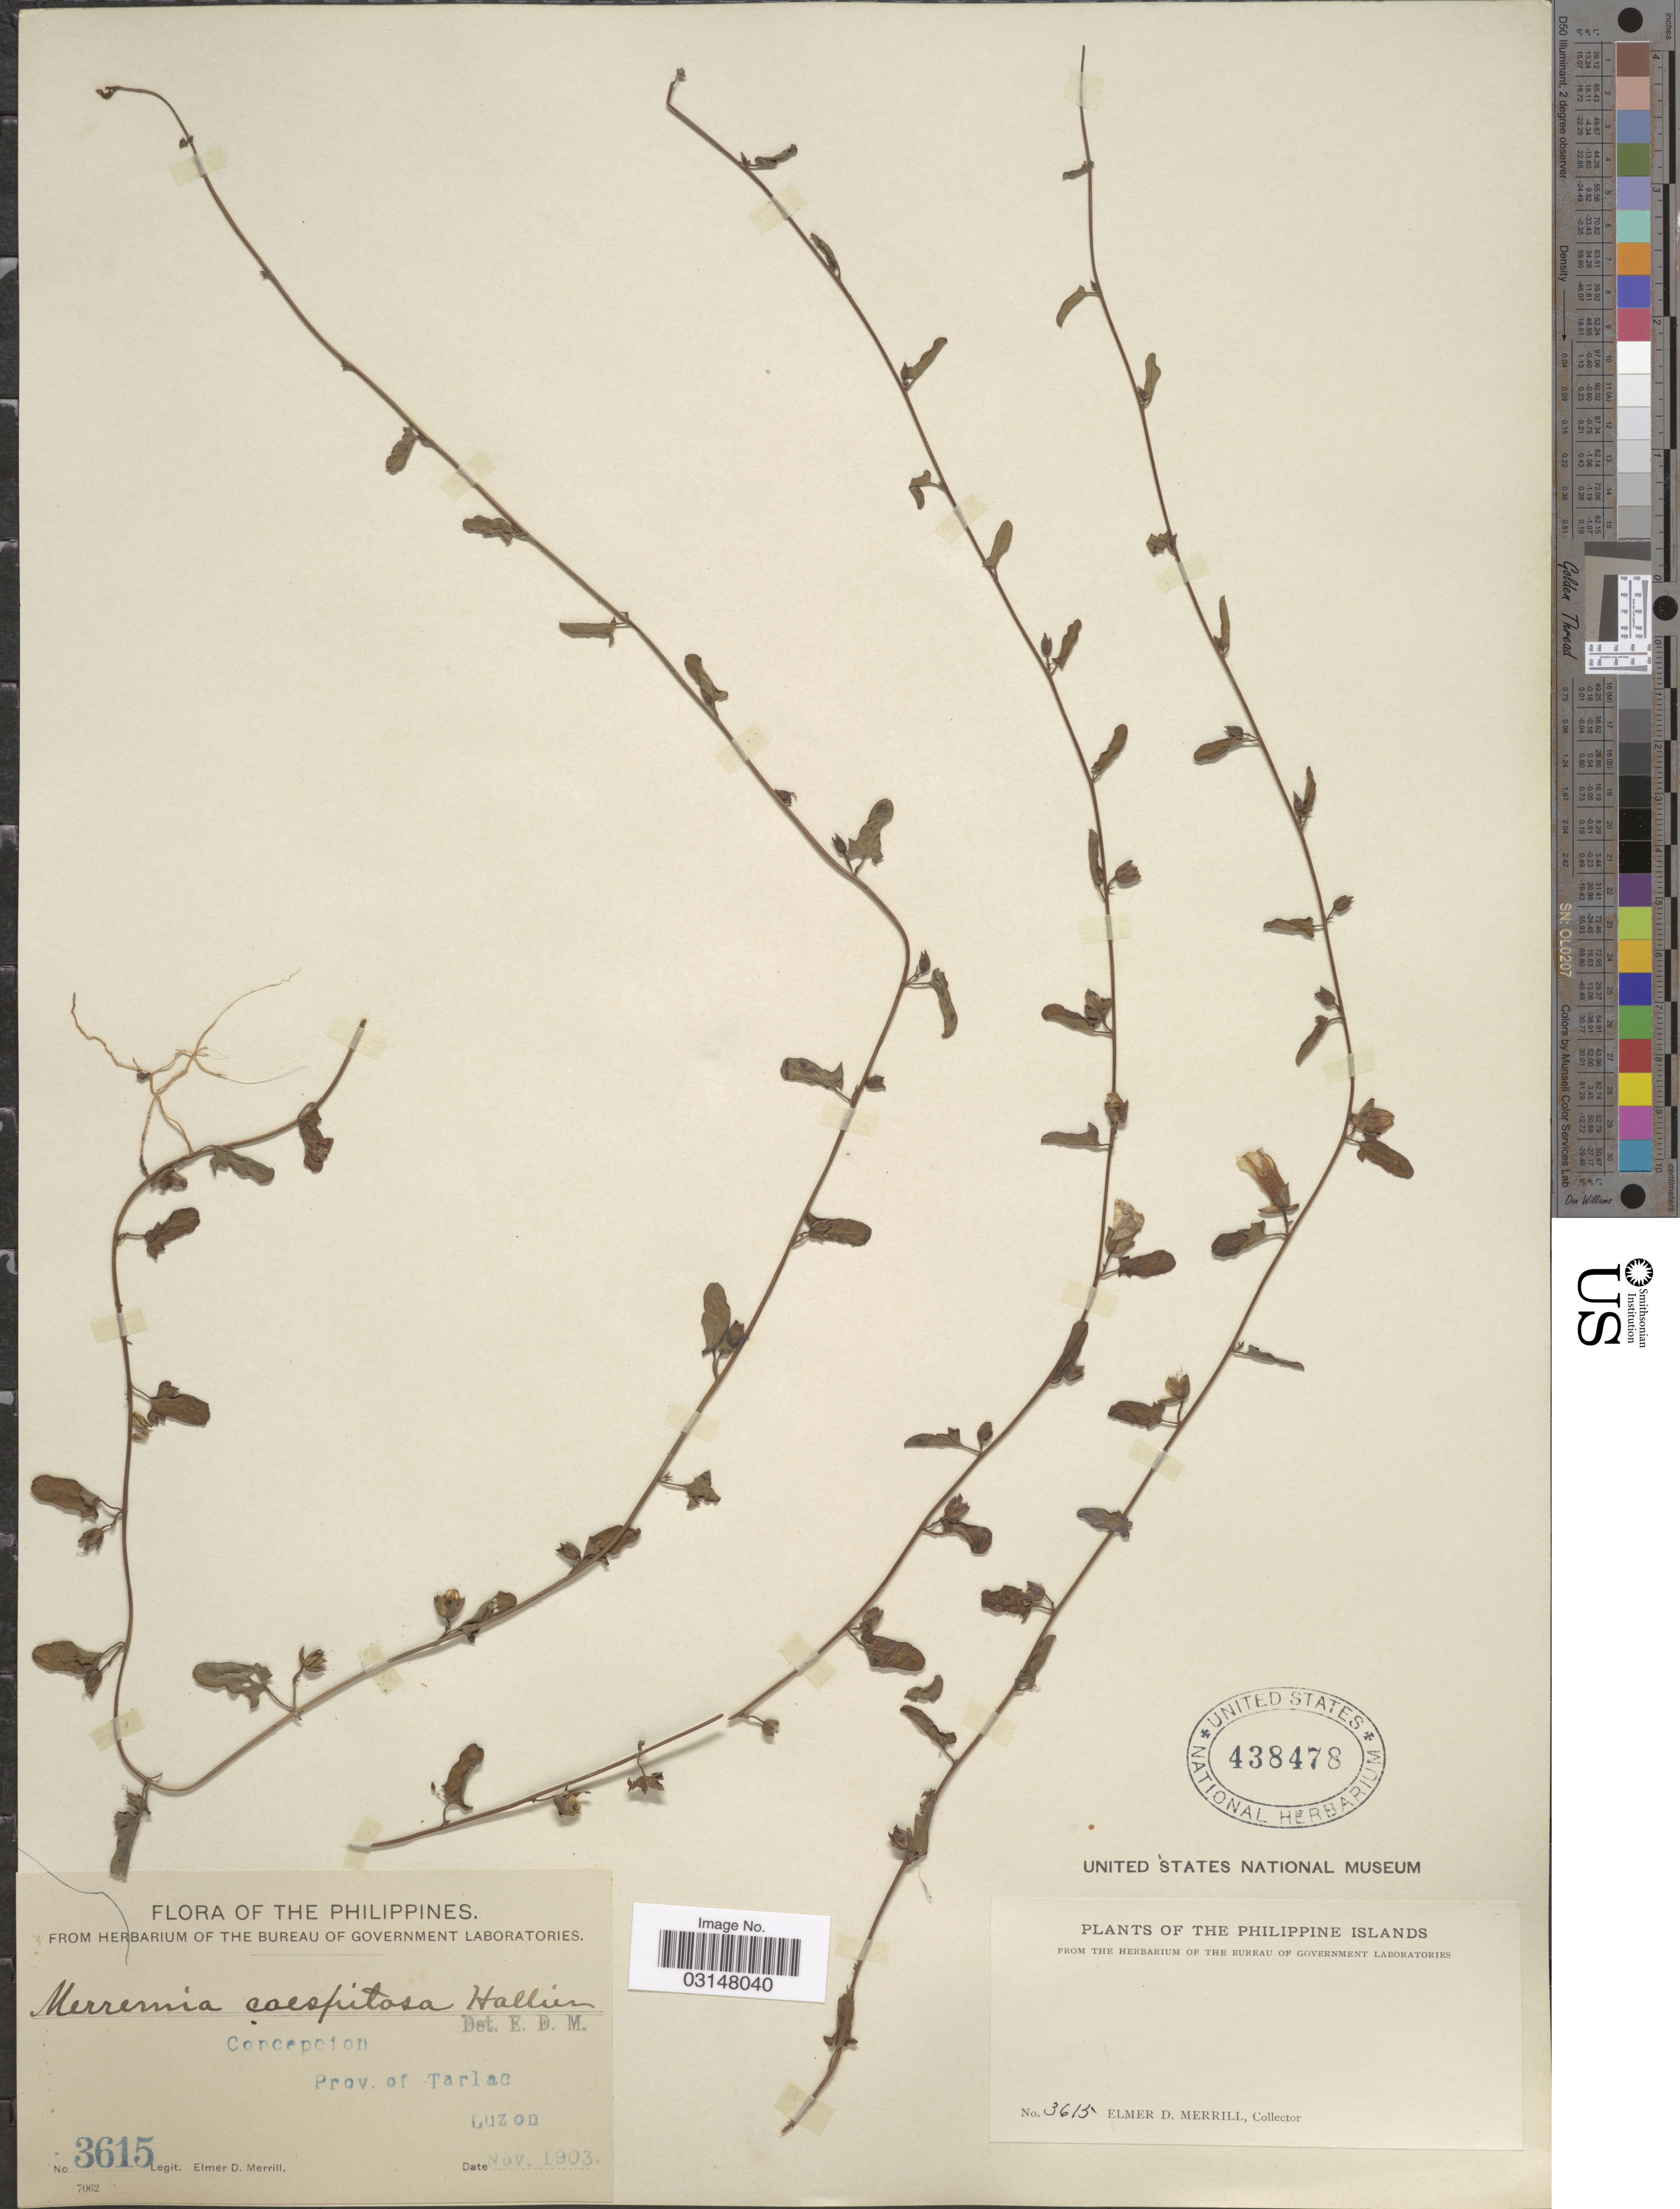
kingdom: Plantae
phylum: Tracheophyta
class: Magnoliopsida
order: Solanales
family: Convolvulaceae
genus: Merremia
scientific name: Merremia hirta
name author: (L.) Merr.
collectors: E. D. Merrill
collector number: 3615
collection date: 1903-11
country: Philippines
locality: Concepcion. Prov. of Tarlac. Luzon.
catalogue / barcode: US 438478